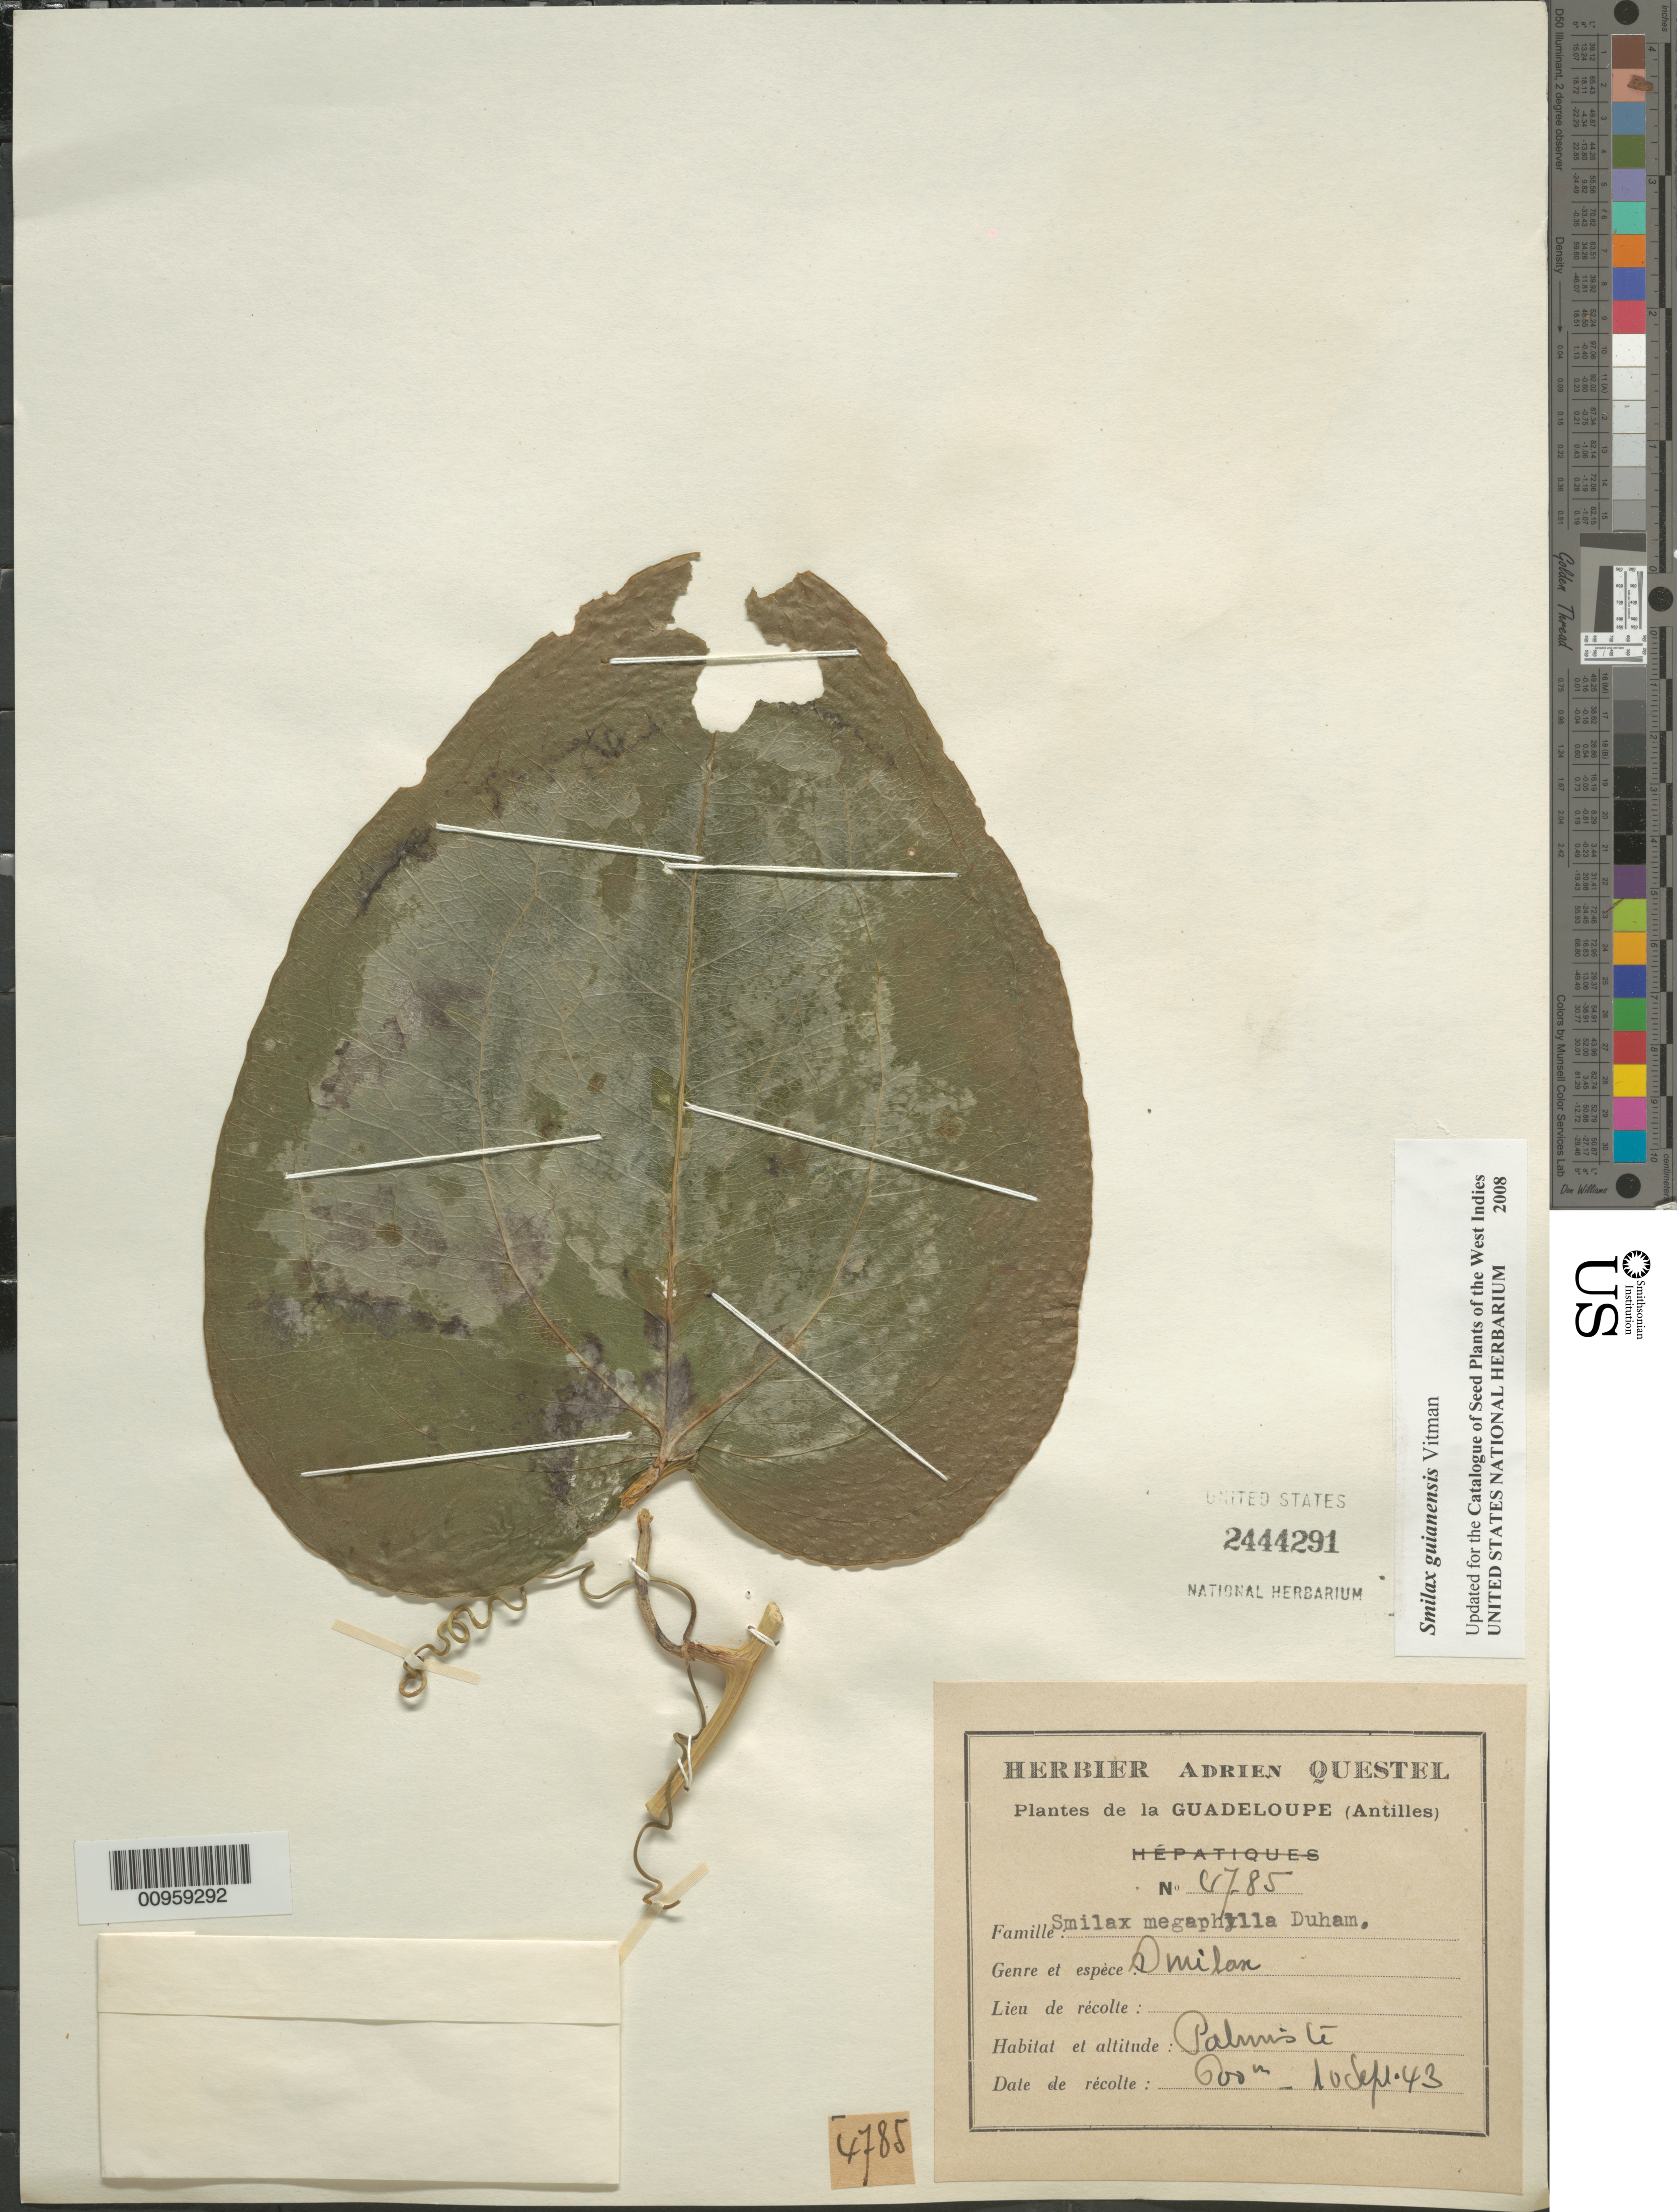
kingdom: Plantae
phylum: Tracheophyta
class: Liliopsida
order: Liliales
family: Smilacaceae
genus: Smilax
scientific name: Smilax guianensis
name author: Vitman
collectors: A. Questel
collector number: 4785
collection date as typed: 10 Sep 1943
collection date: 1943-09-10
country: Guadeloupe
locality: "Palniste"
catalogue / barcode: US 2444291